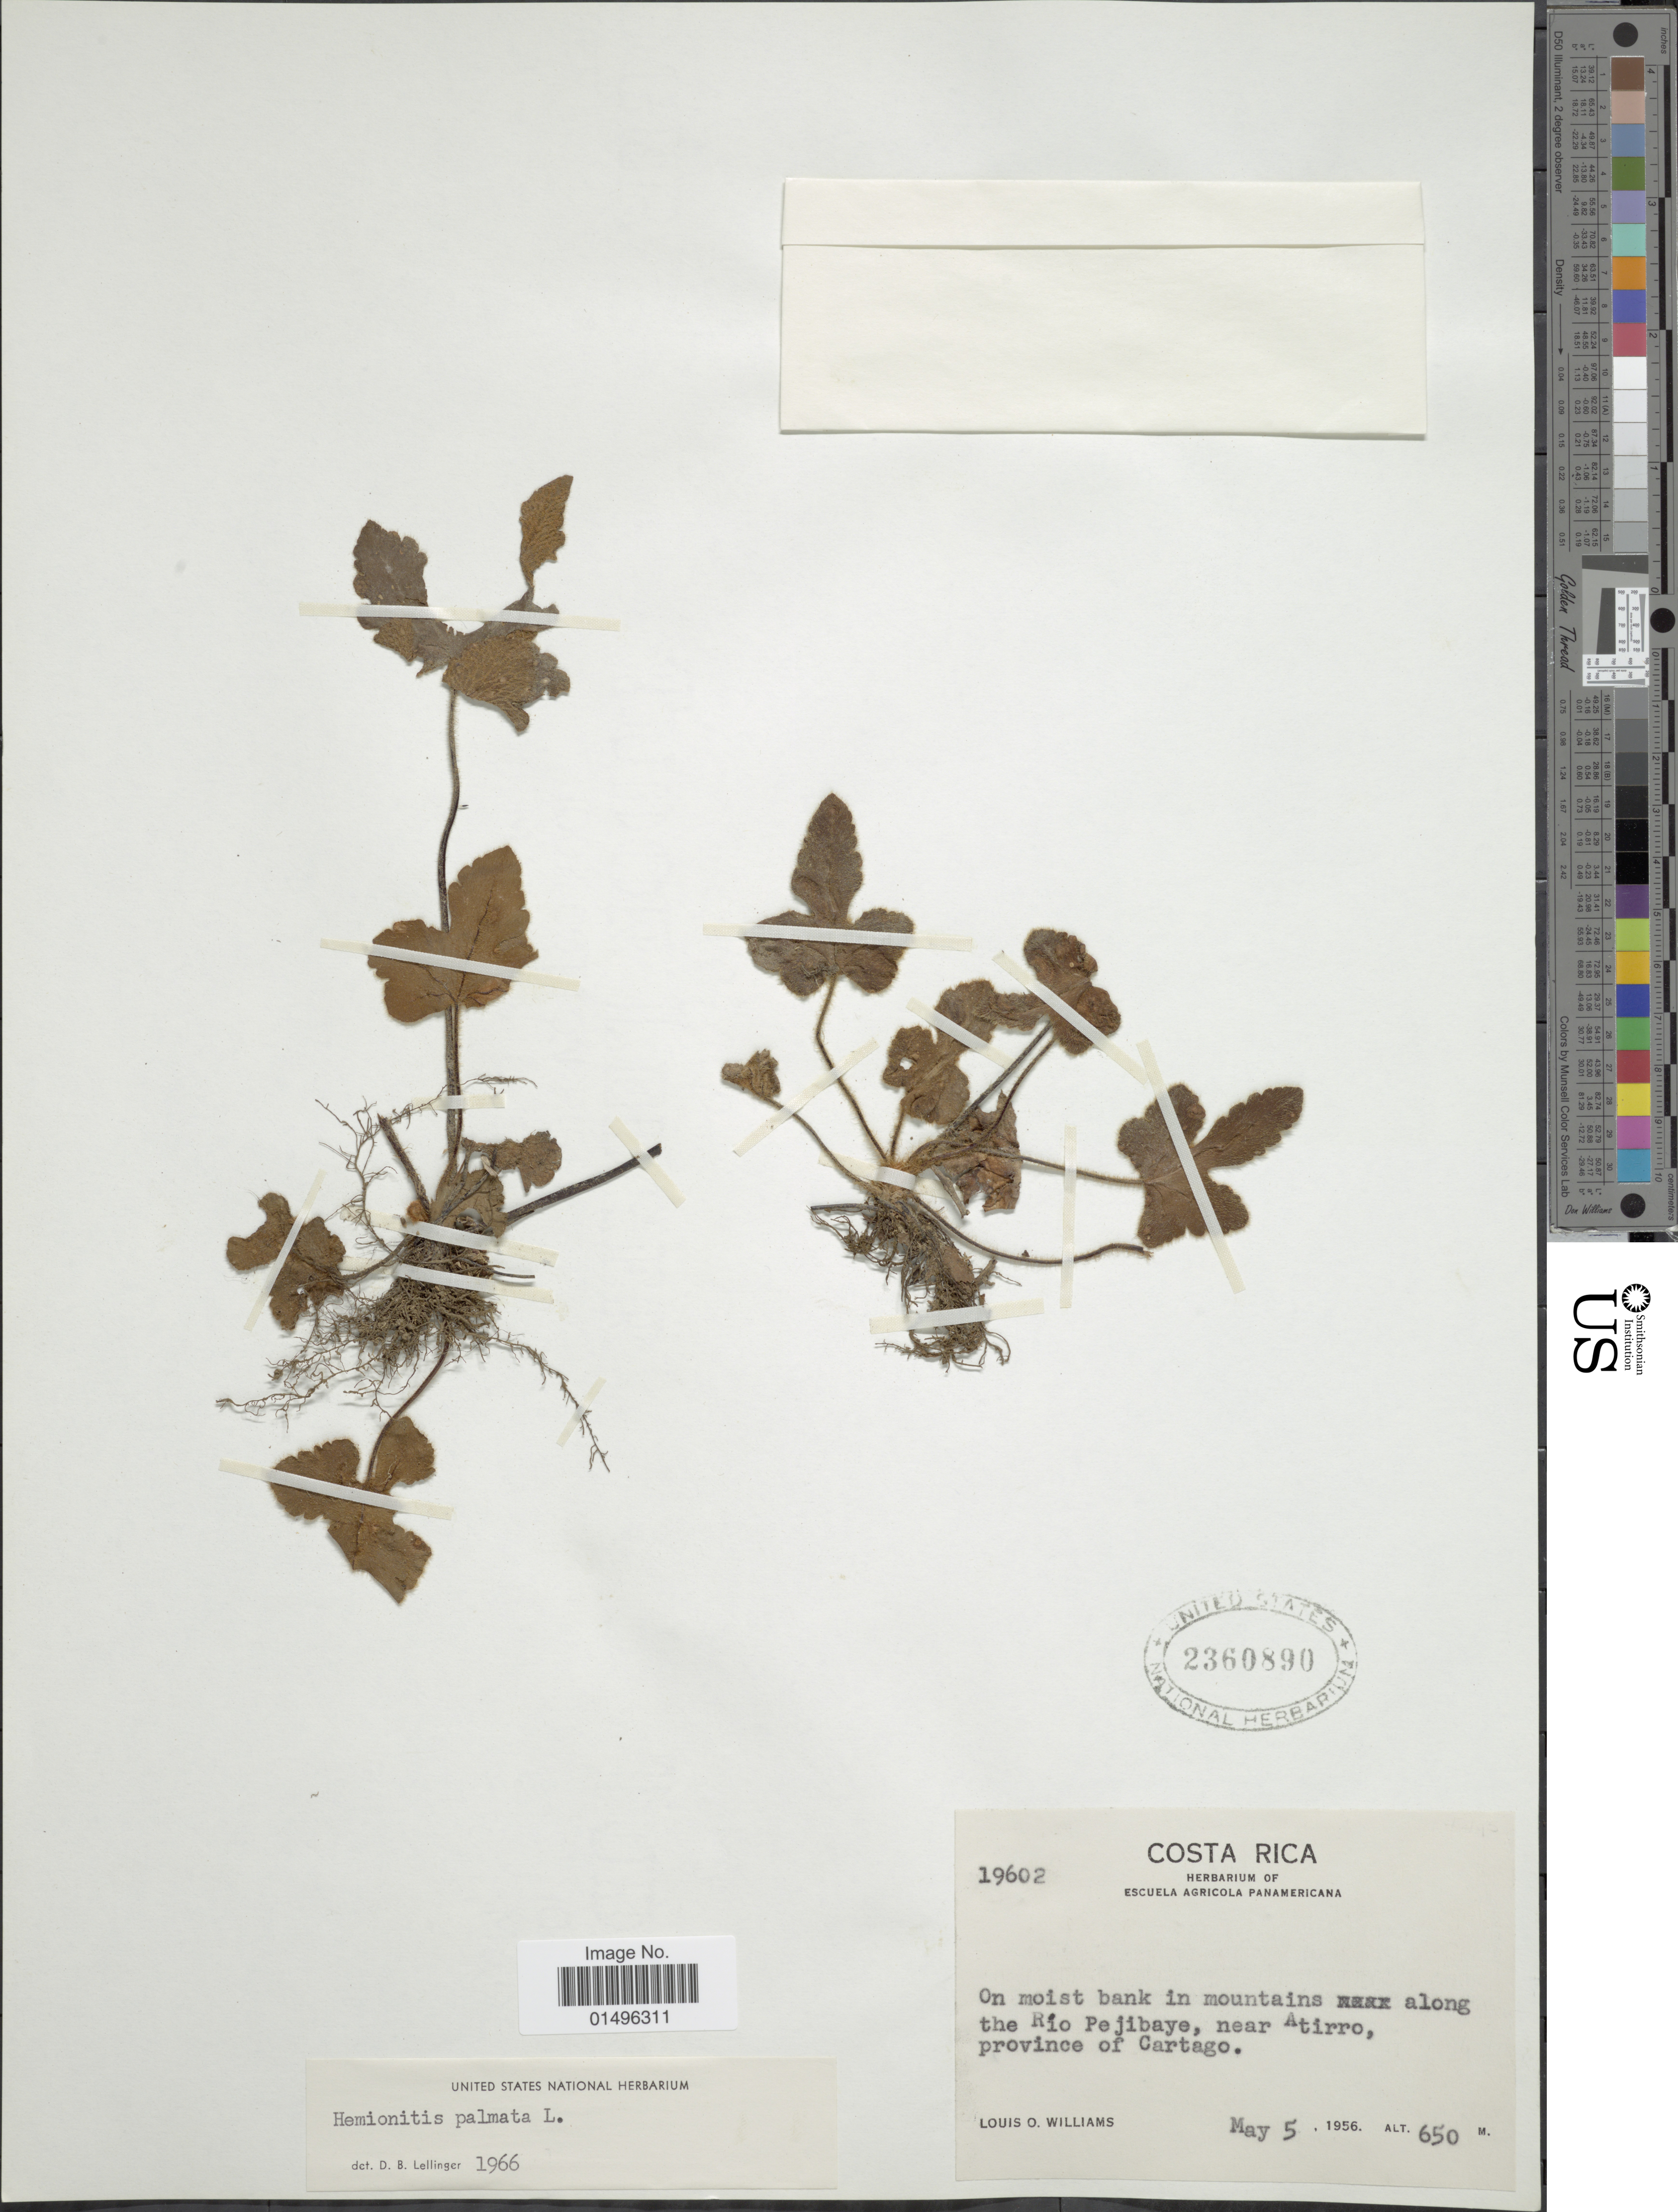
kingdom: Plantae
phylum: Tracheophyta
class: Polypodiopsida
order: Polypodiales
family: Pteridaceae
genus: Hemionitis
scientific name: Hemionitis palmata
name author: L.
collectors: L. O. Williams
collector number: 19602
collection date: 1956-05-05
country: Costa Rica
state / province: Cartago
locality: Costa Rica, On moist bank in mountains along the Rio Pejibaye, near Atirro.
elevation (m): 650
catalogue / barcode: US 2360890